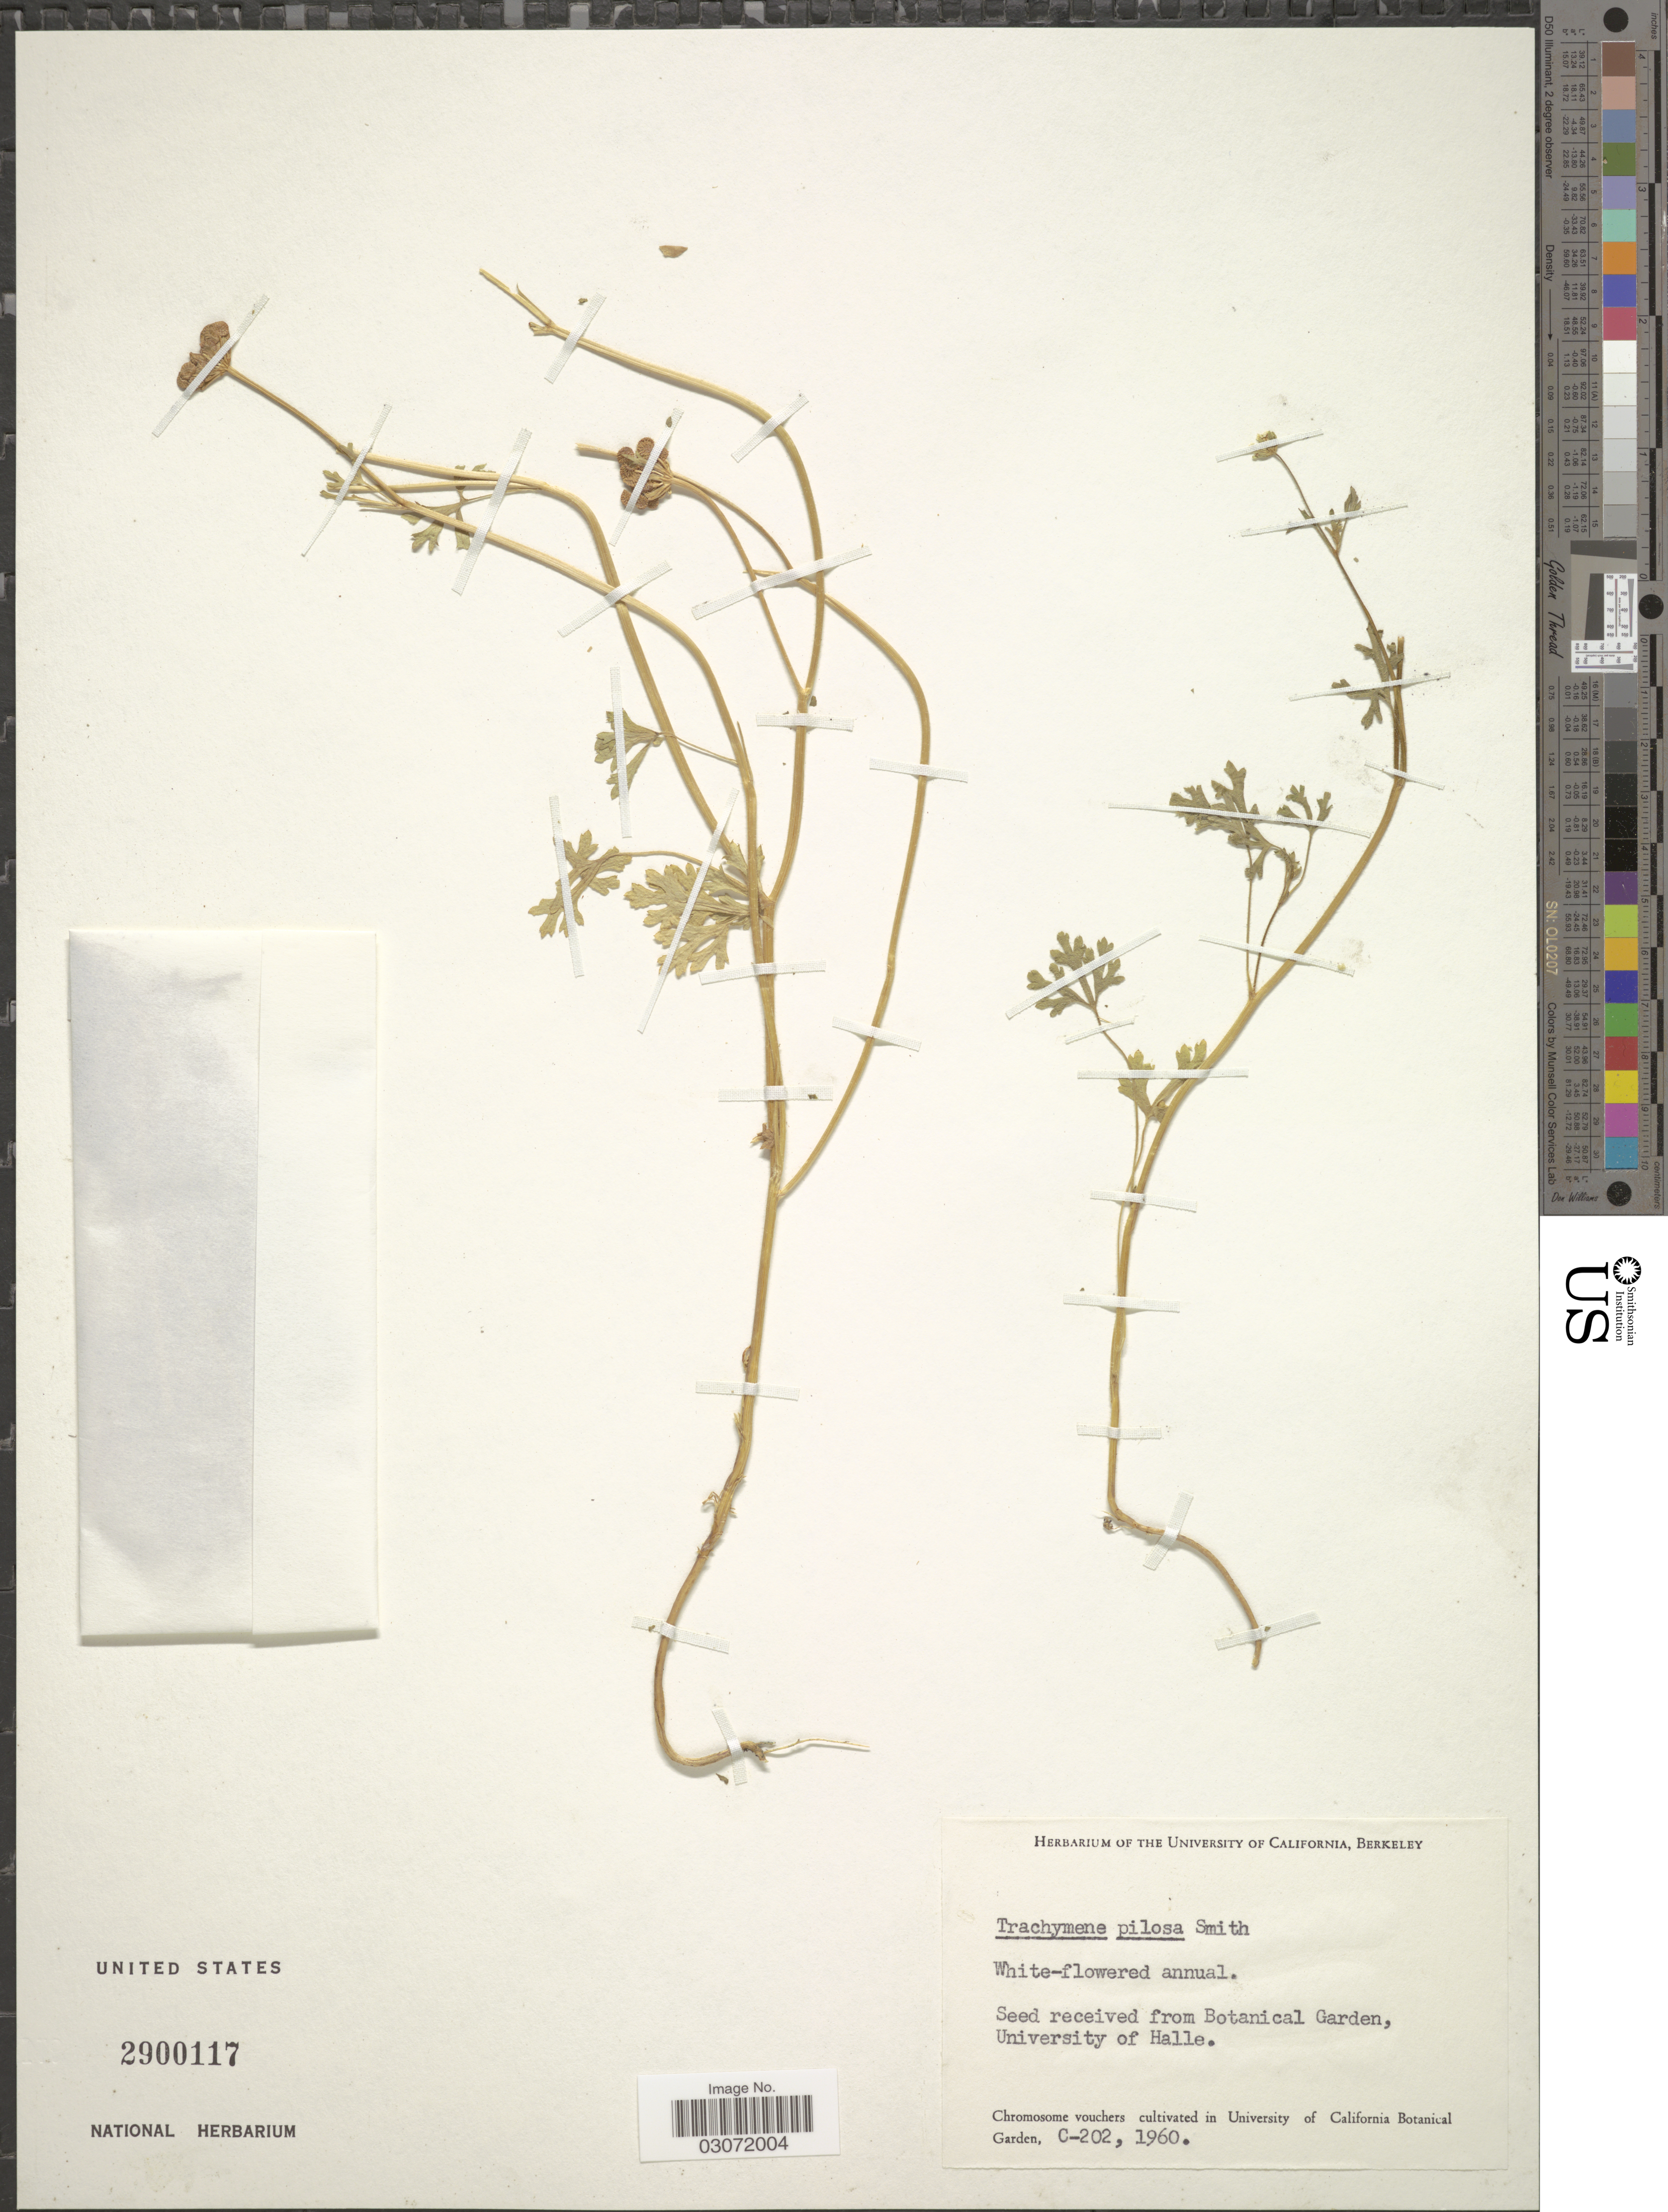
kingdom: Plantae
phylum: Tracheophyta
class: Magnoliopsida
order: Apiales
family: Araliaceae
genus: Trachymene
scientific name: Trachymene pilosa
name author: Sm.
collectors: ex herb. Univ. of California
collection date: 1960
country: United States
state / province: California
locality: In University of California Botanical Garden, C-202 [unsure placement]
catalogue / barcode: US 2900117